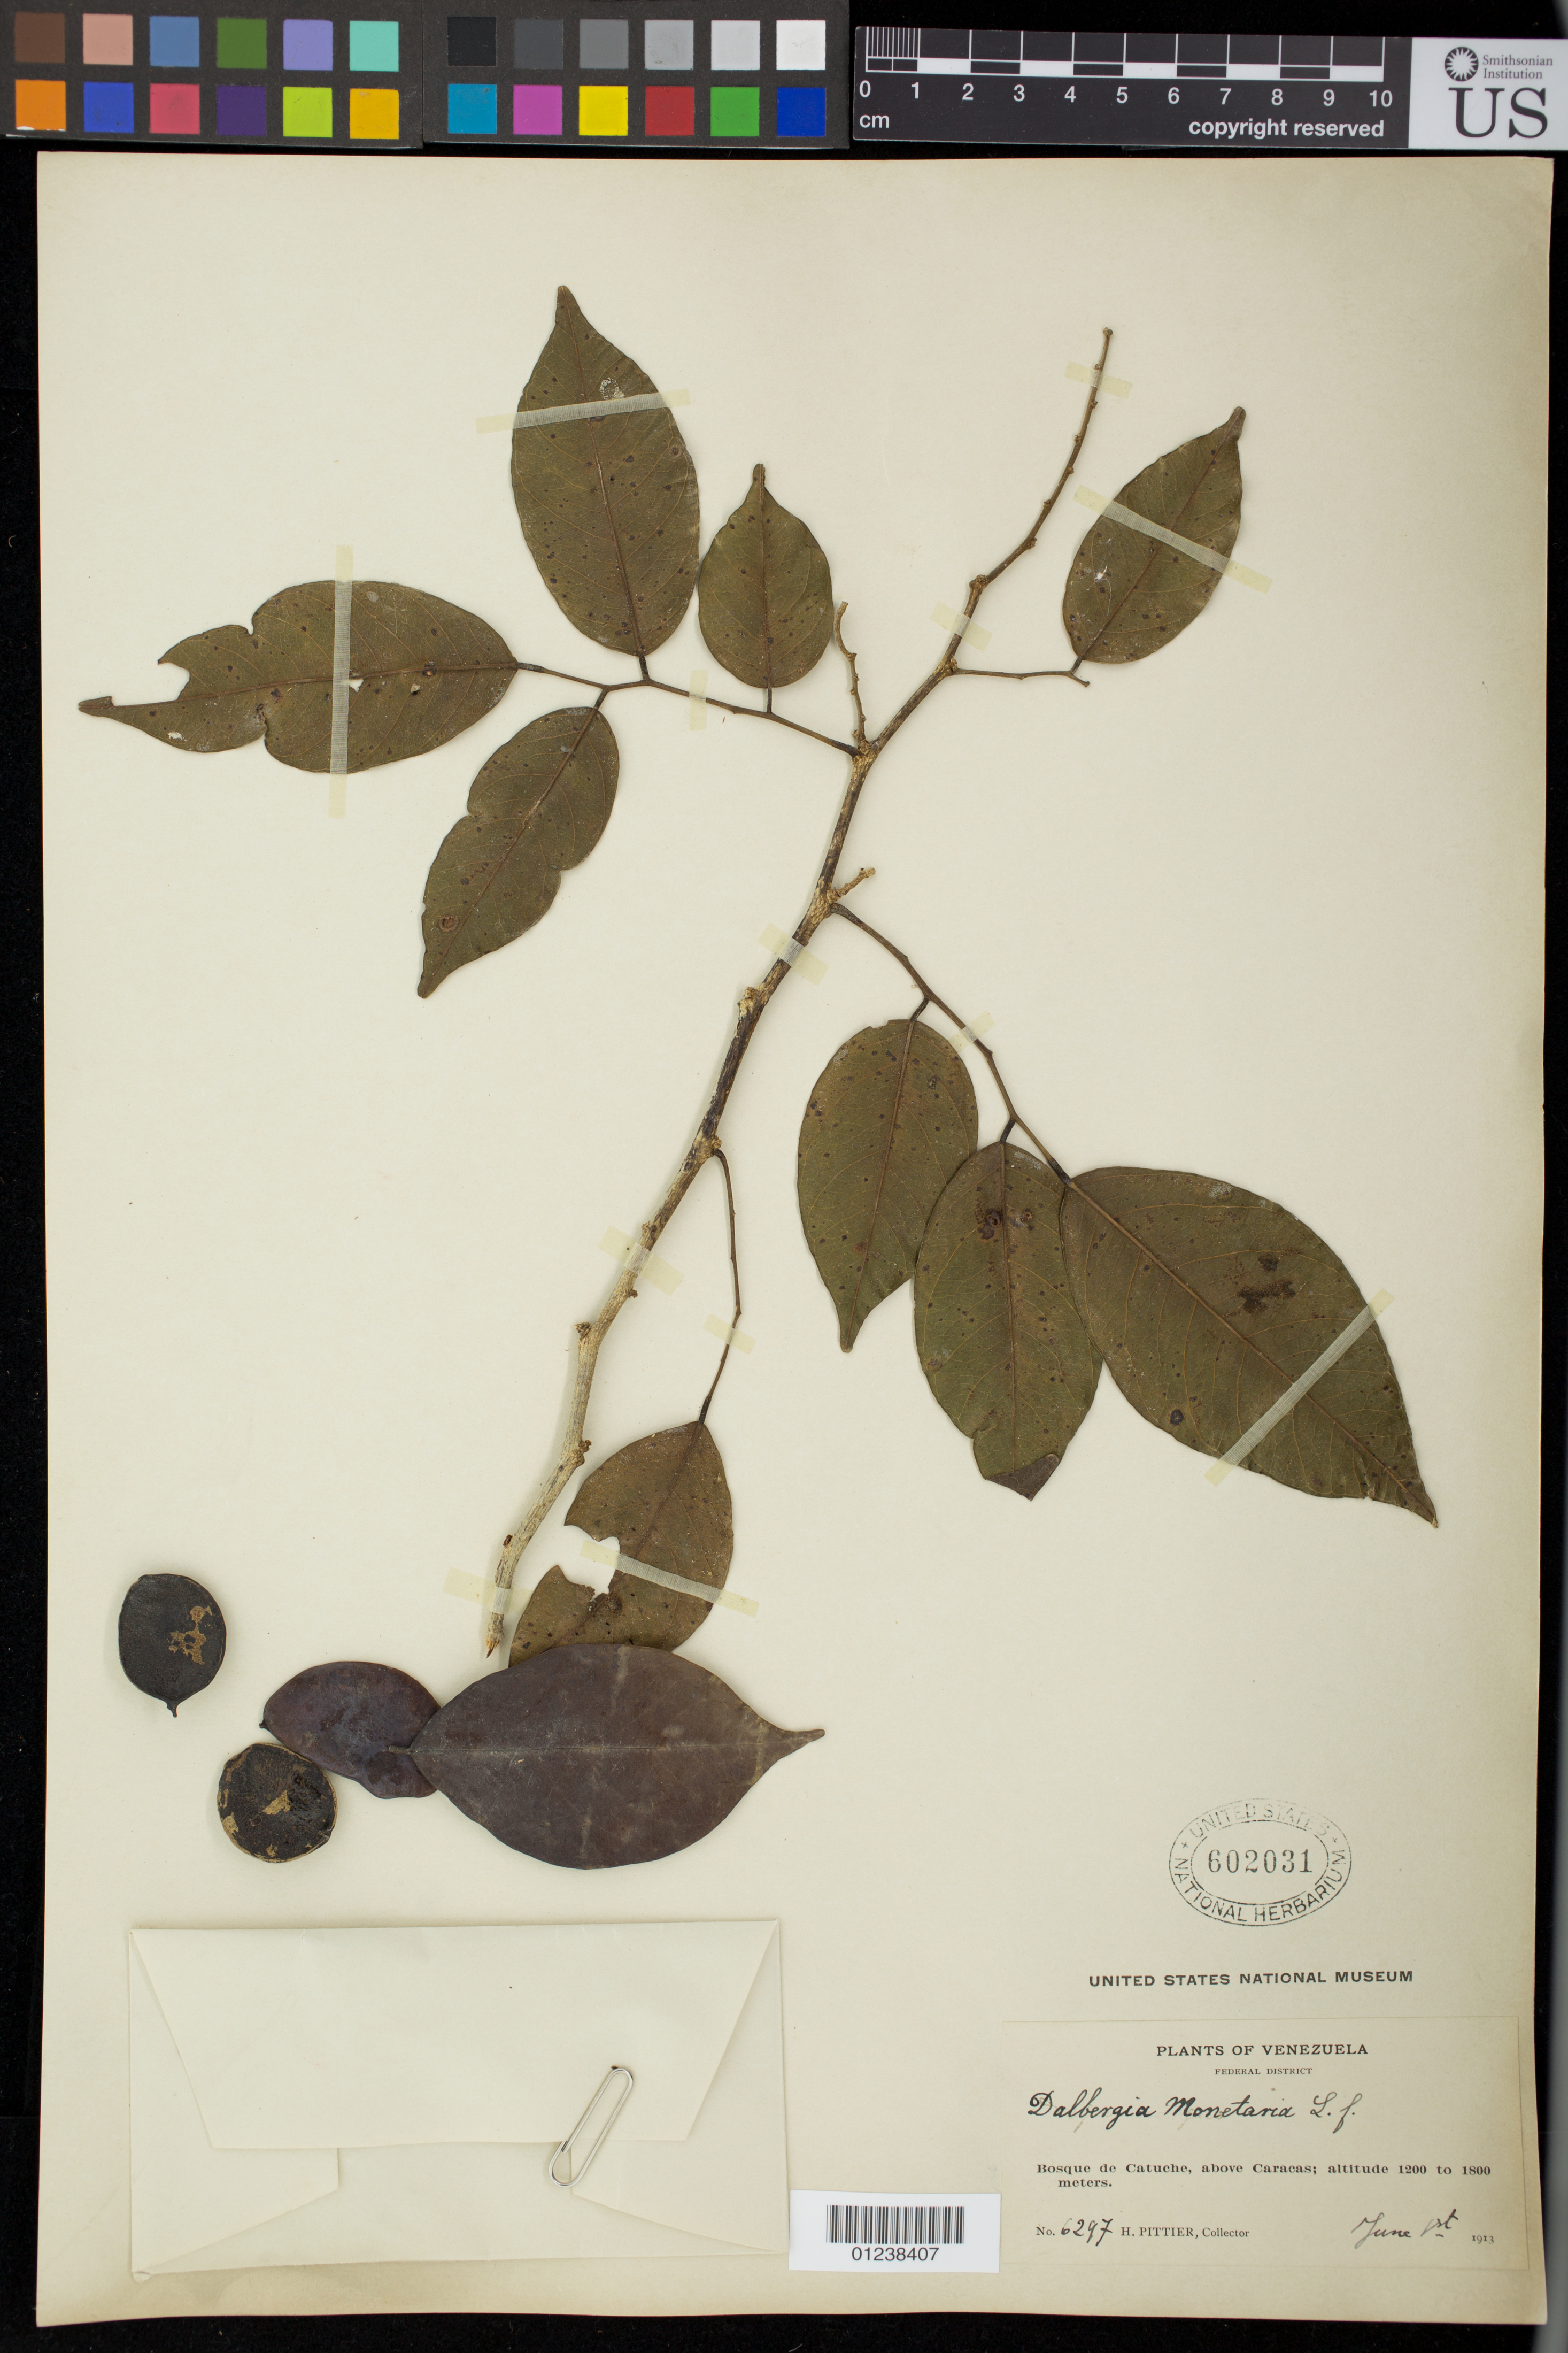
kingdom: Plantae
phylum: Tracheophyta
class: Magnoliopsida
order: Fabales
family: Fabaceae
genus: Dalbergia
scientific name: Dalbergia monetaria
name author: L. f.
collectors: H. F. Pittier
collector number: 6297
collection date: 1913-06-01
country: Venezuela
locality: Bosque de Catuche, above Caracas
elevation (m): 1200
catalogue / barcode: US 602031